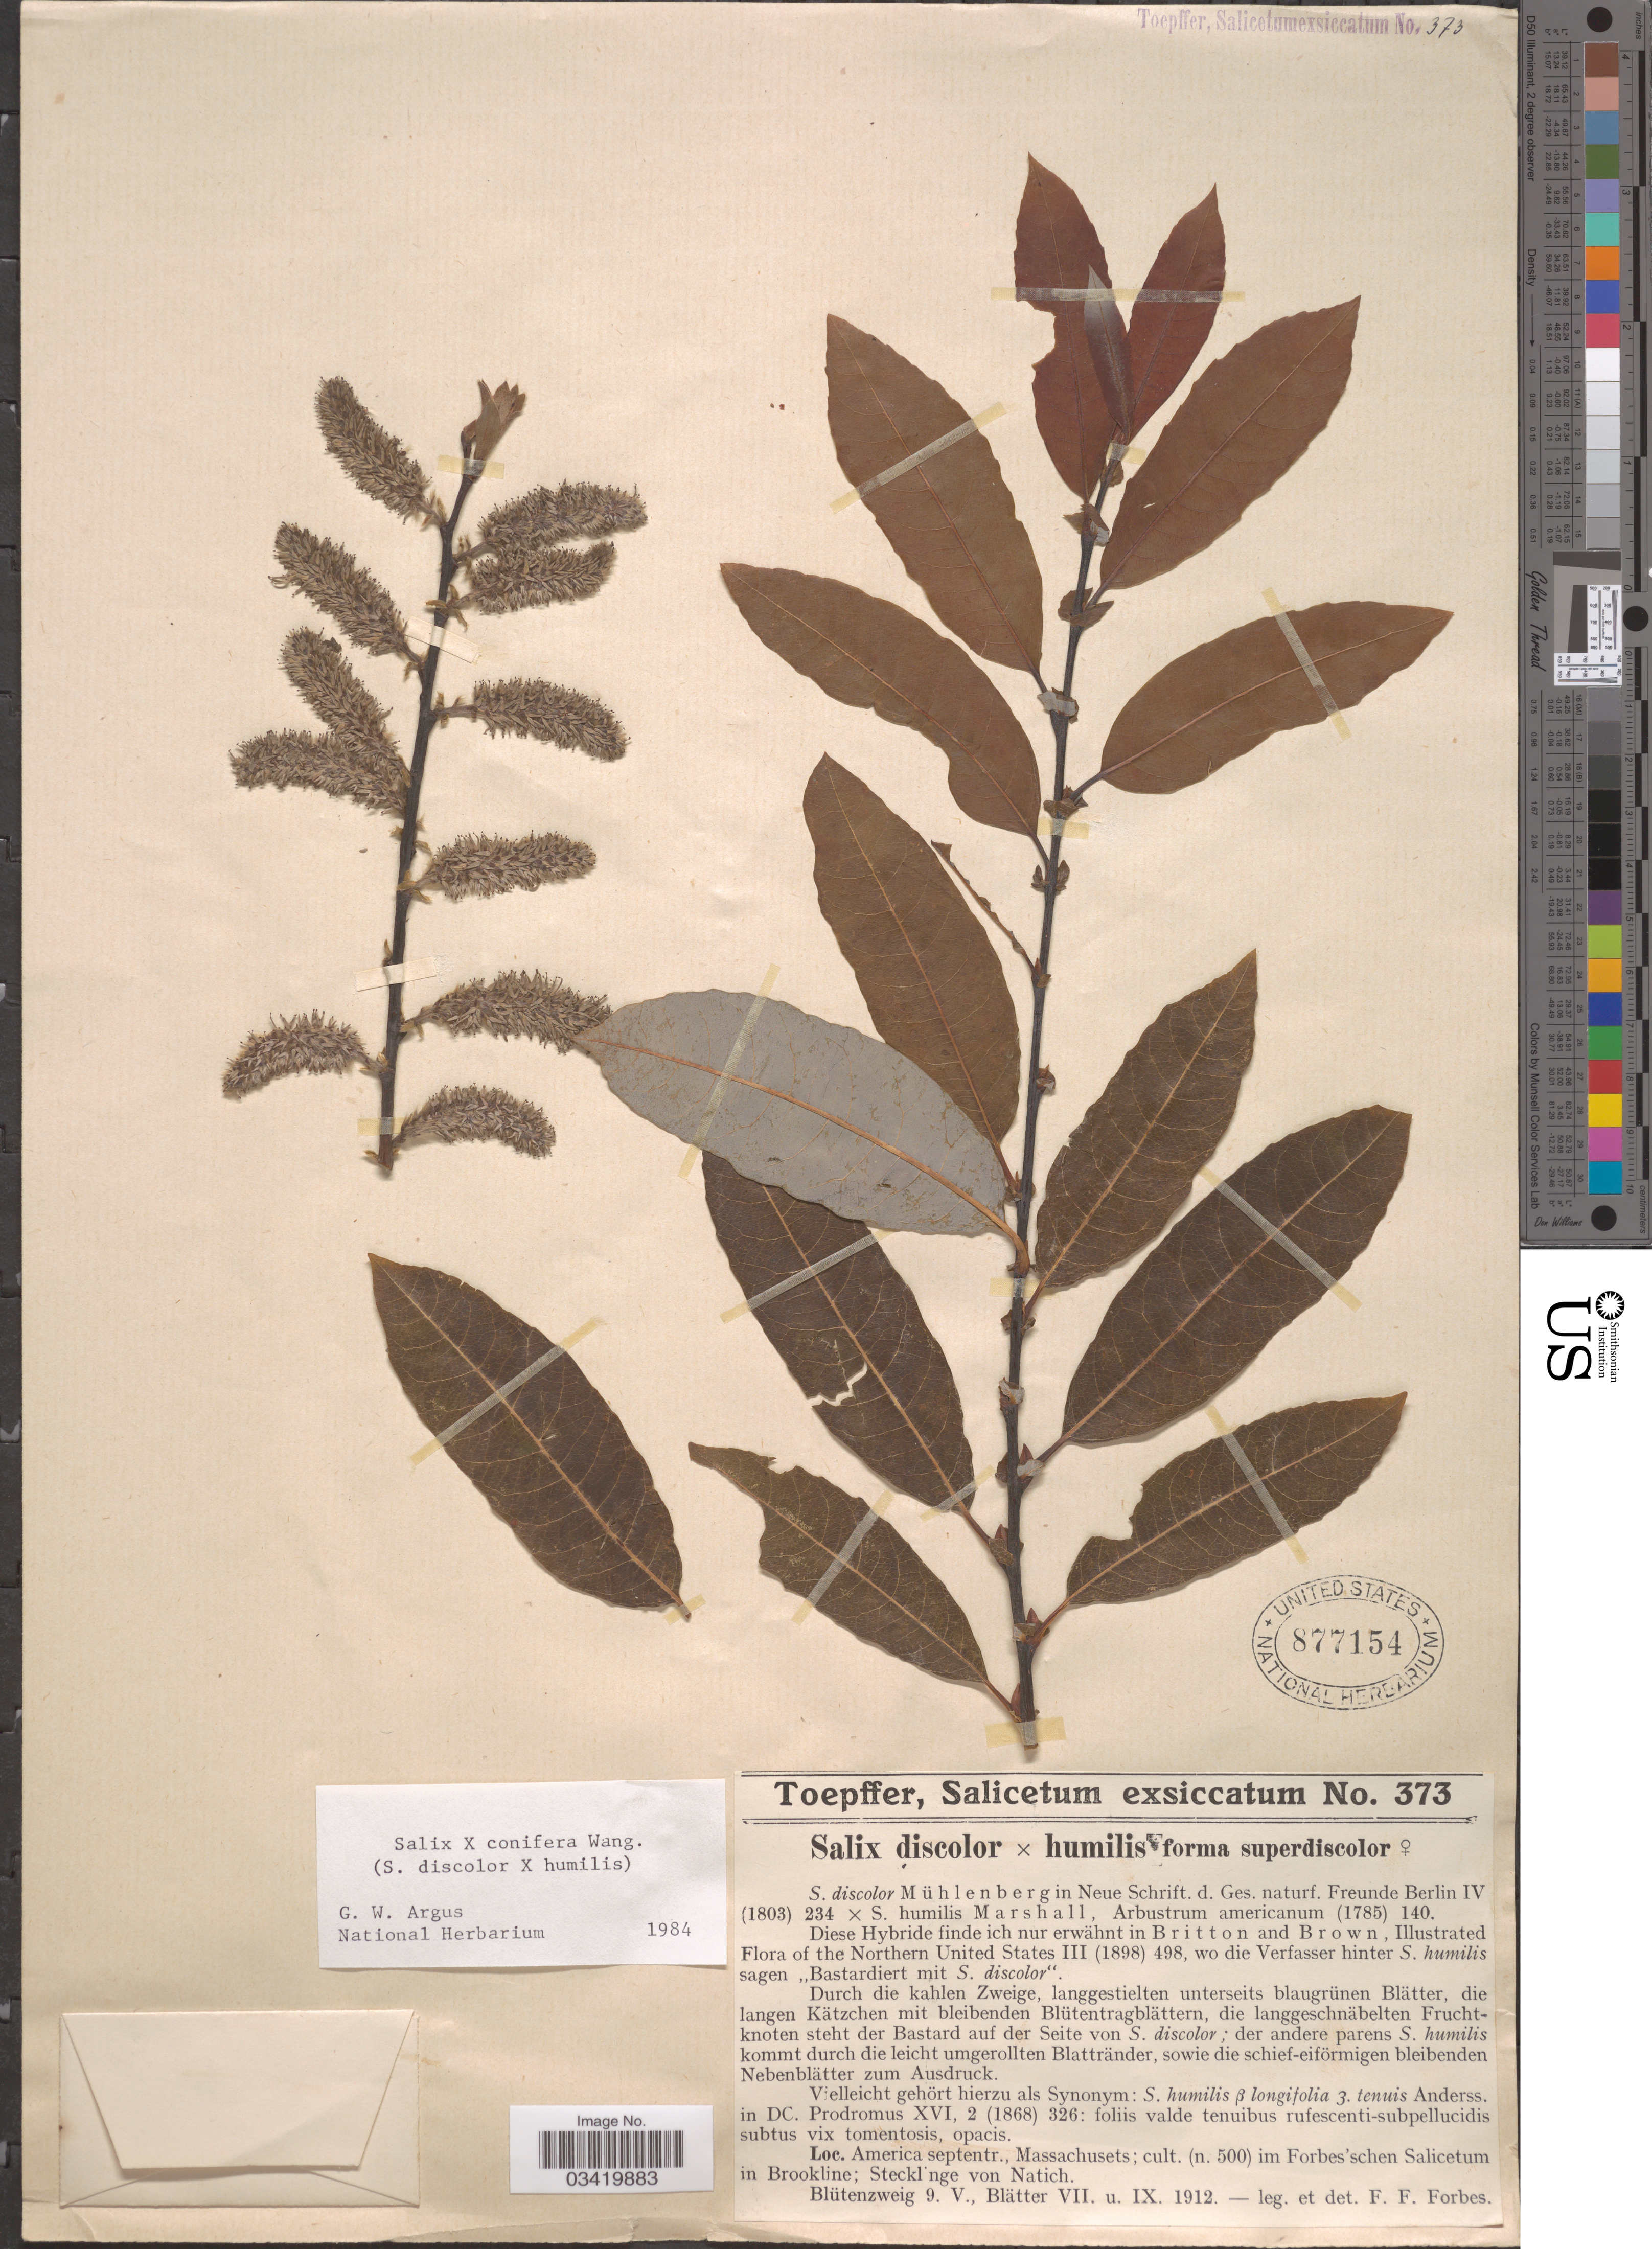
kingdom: Plantae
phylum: Tracheophyta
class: Magnoliopsida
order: Malpighiales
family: Salicaceae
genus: Salix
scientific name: Salix x conifera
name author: Wangenh.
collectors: F. Forbes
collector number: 500?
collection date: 1912-09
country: United States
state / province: Massachusetts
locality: America septentr.; im Forbes'schen Salicetum in Brookline.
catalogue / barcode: US 877154